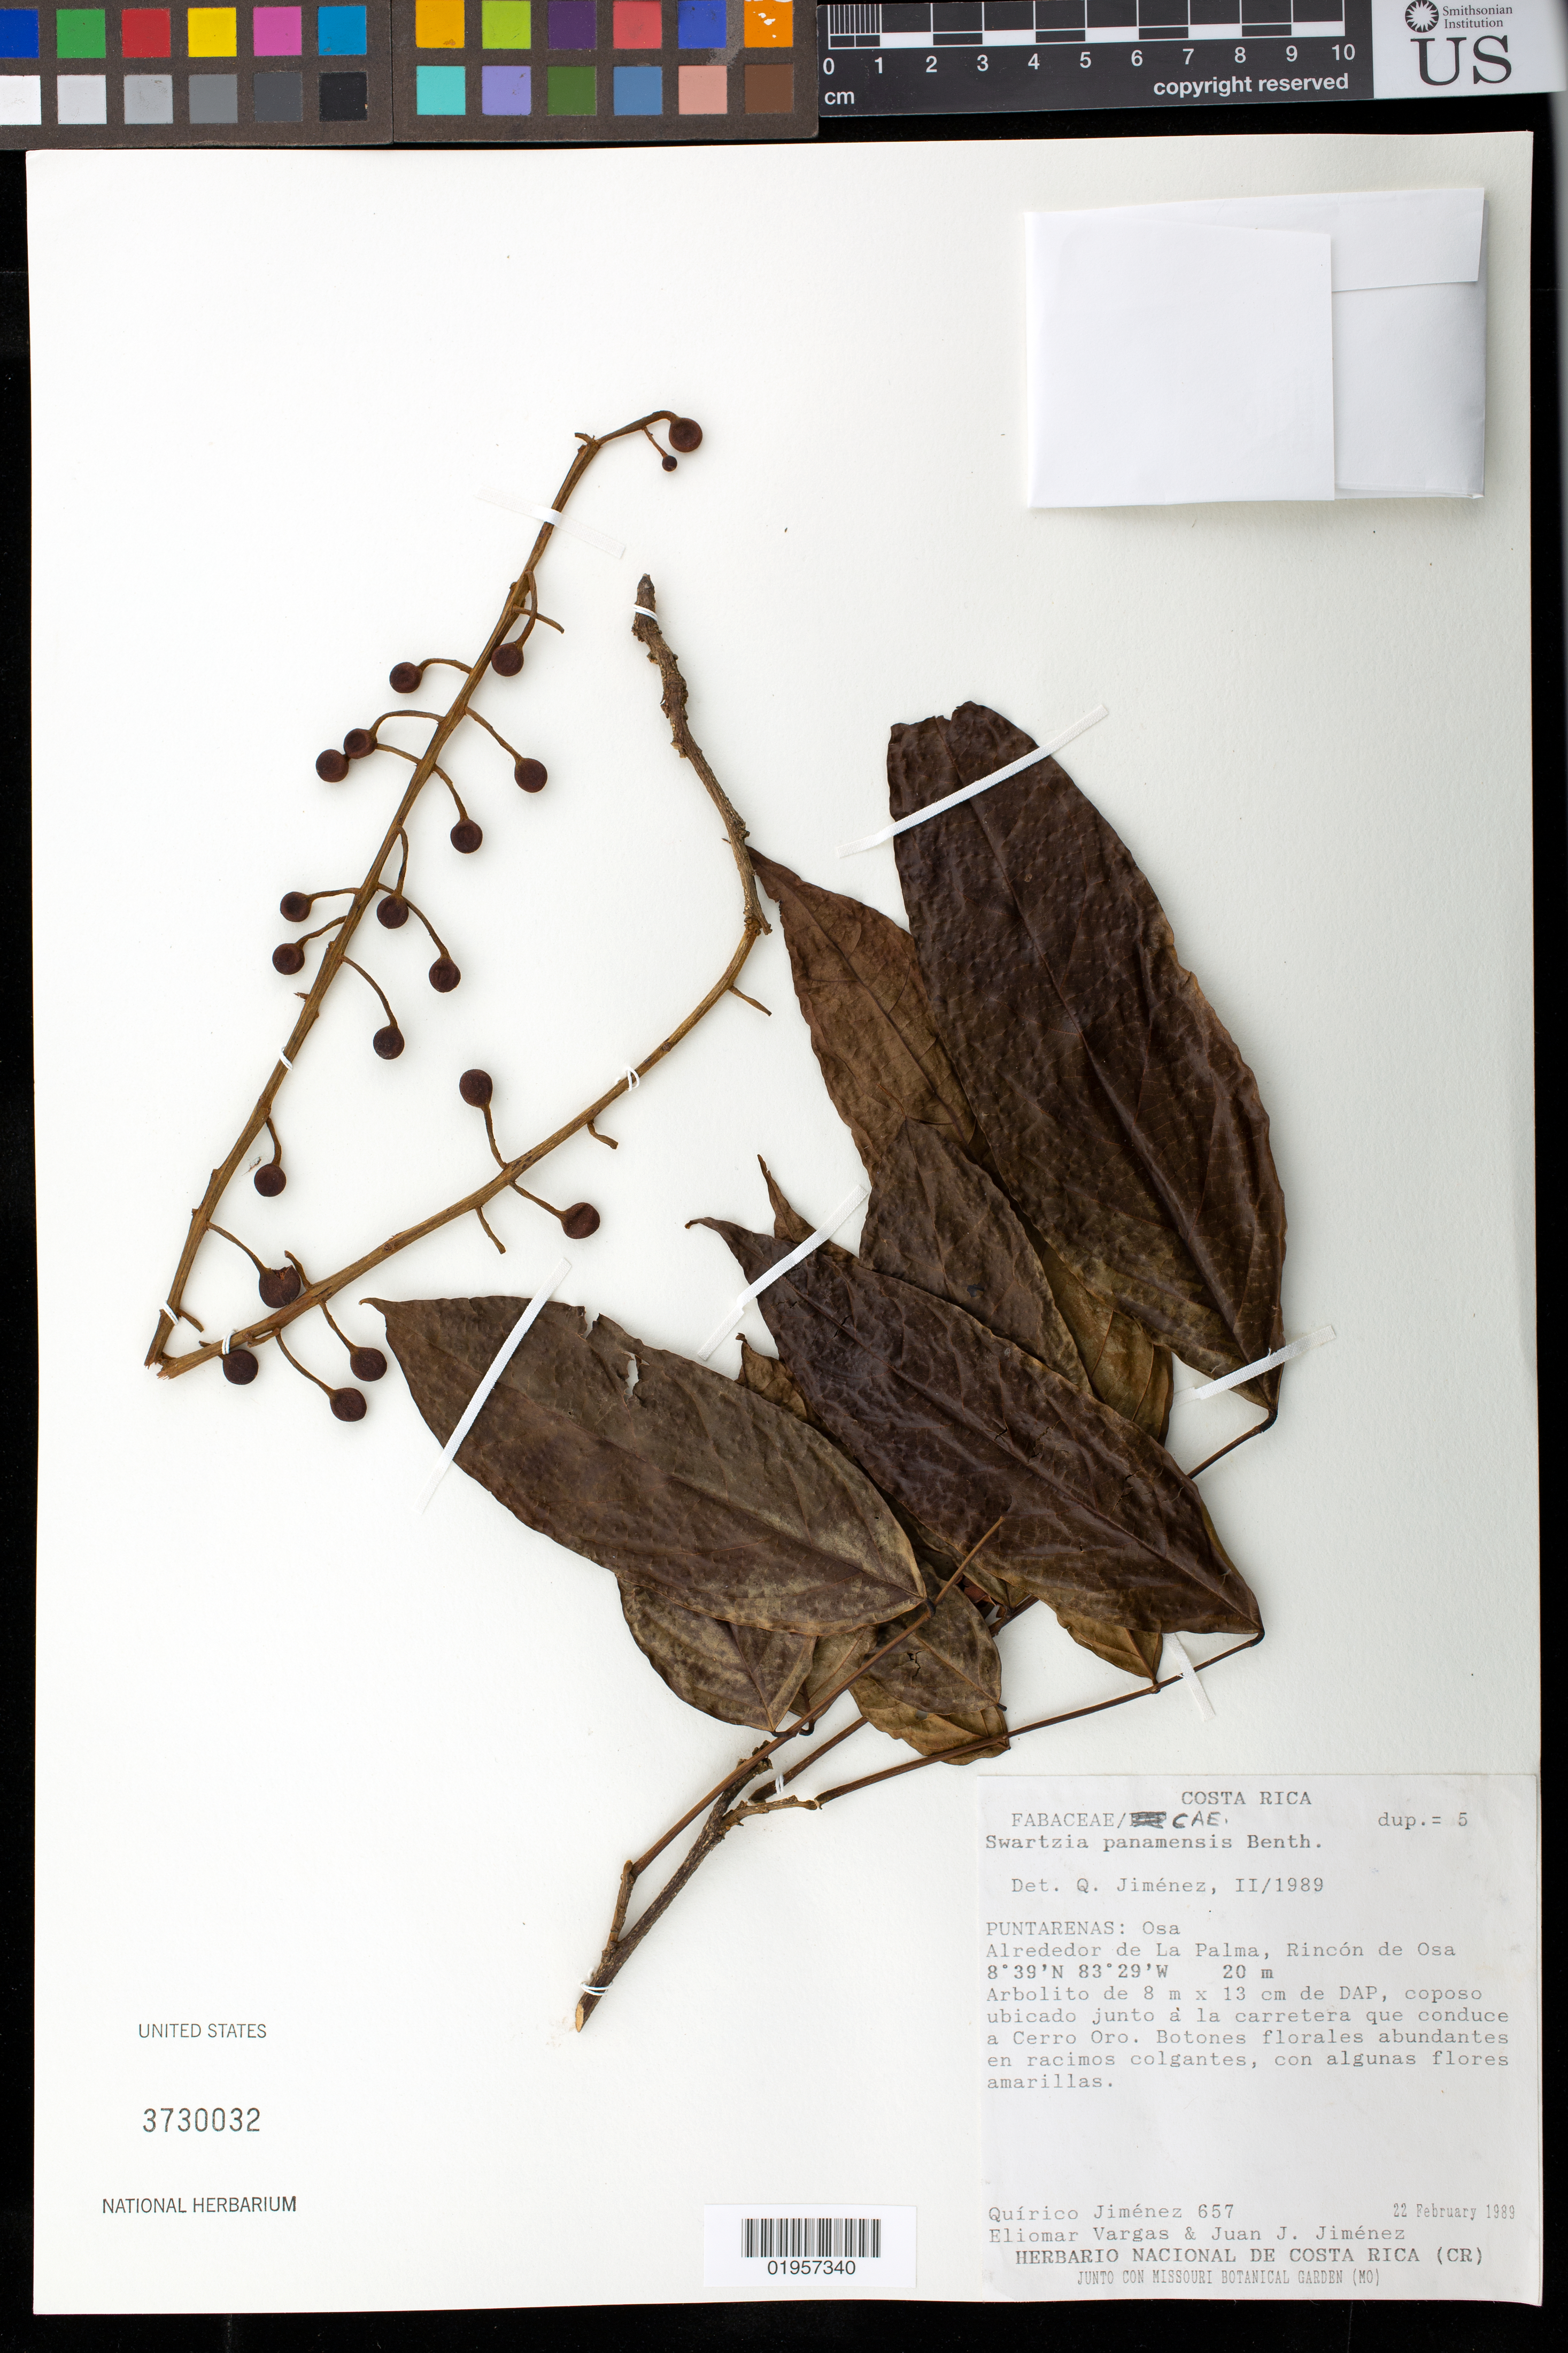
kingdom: Plantae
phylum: Tracheophyta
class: Magnoliopsida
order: Fabales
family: Fabaceae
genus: Swartzia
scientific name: Swartzia panamensis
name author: Benth.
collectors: Q. Jimenez, E. Vargas & J. J. Jiménez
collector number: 657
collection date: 1989-02-22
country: Costa Rica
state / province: Puntarenas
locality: Alrededor de La Palma, Rincon de Osa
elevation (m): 20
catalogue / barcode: US 3730032